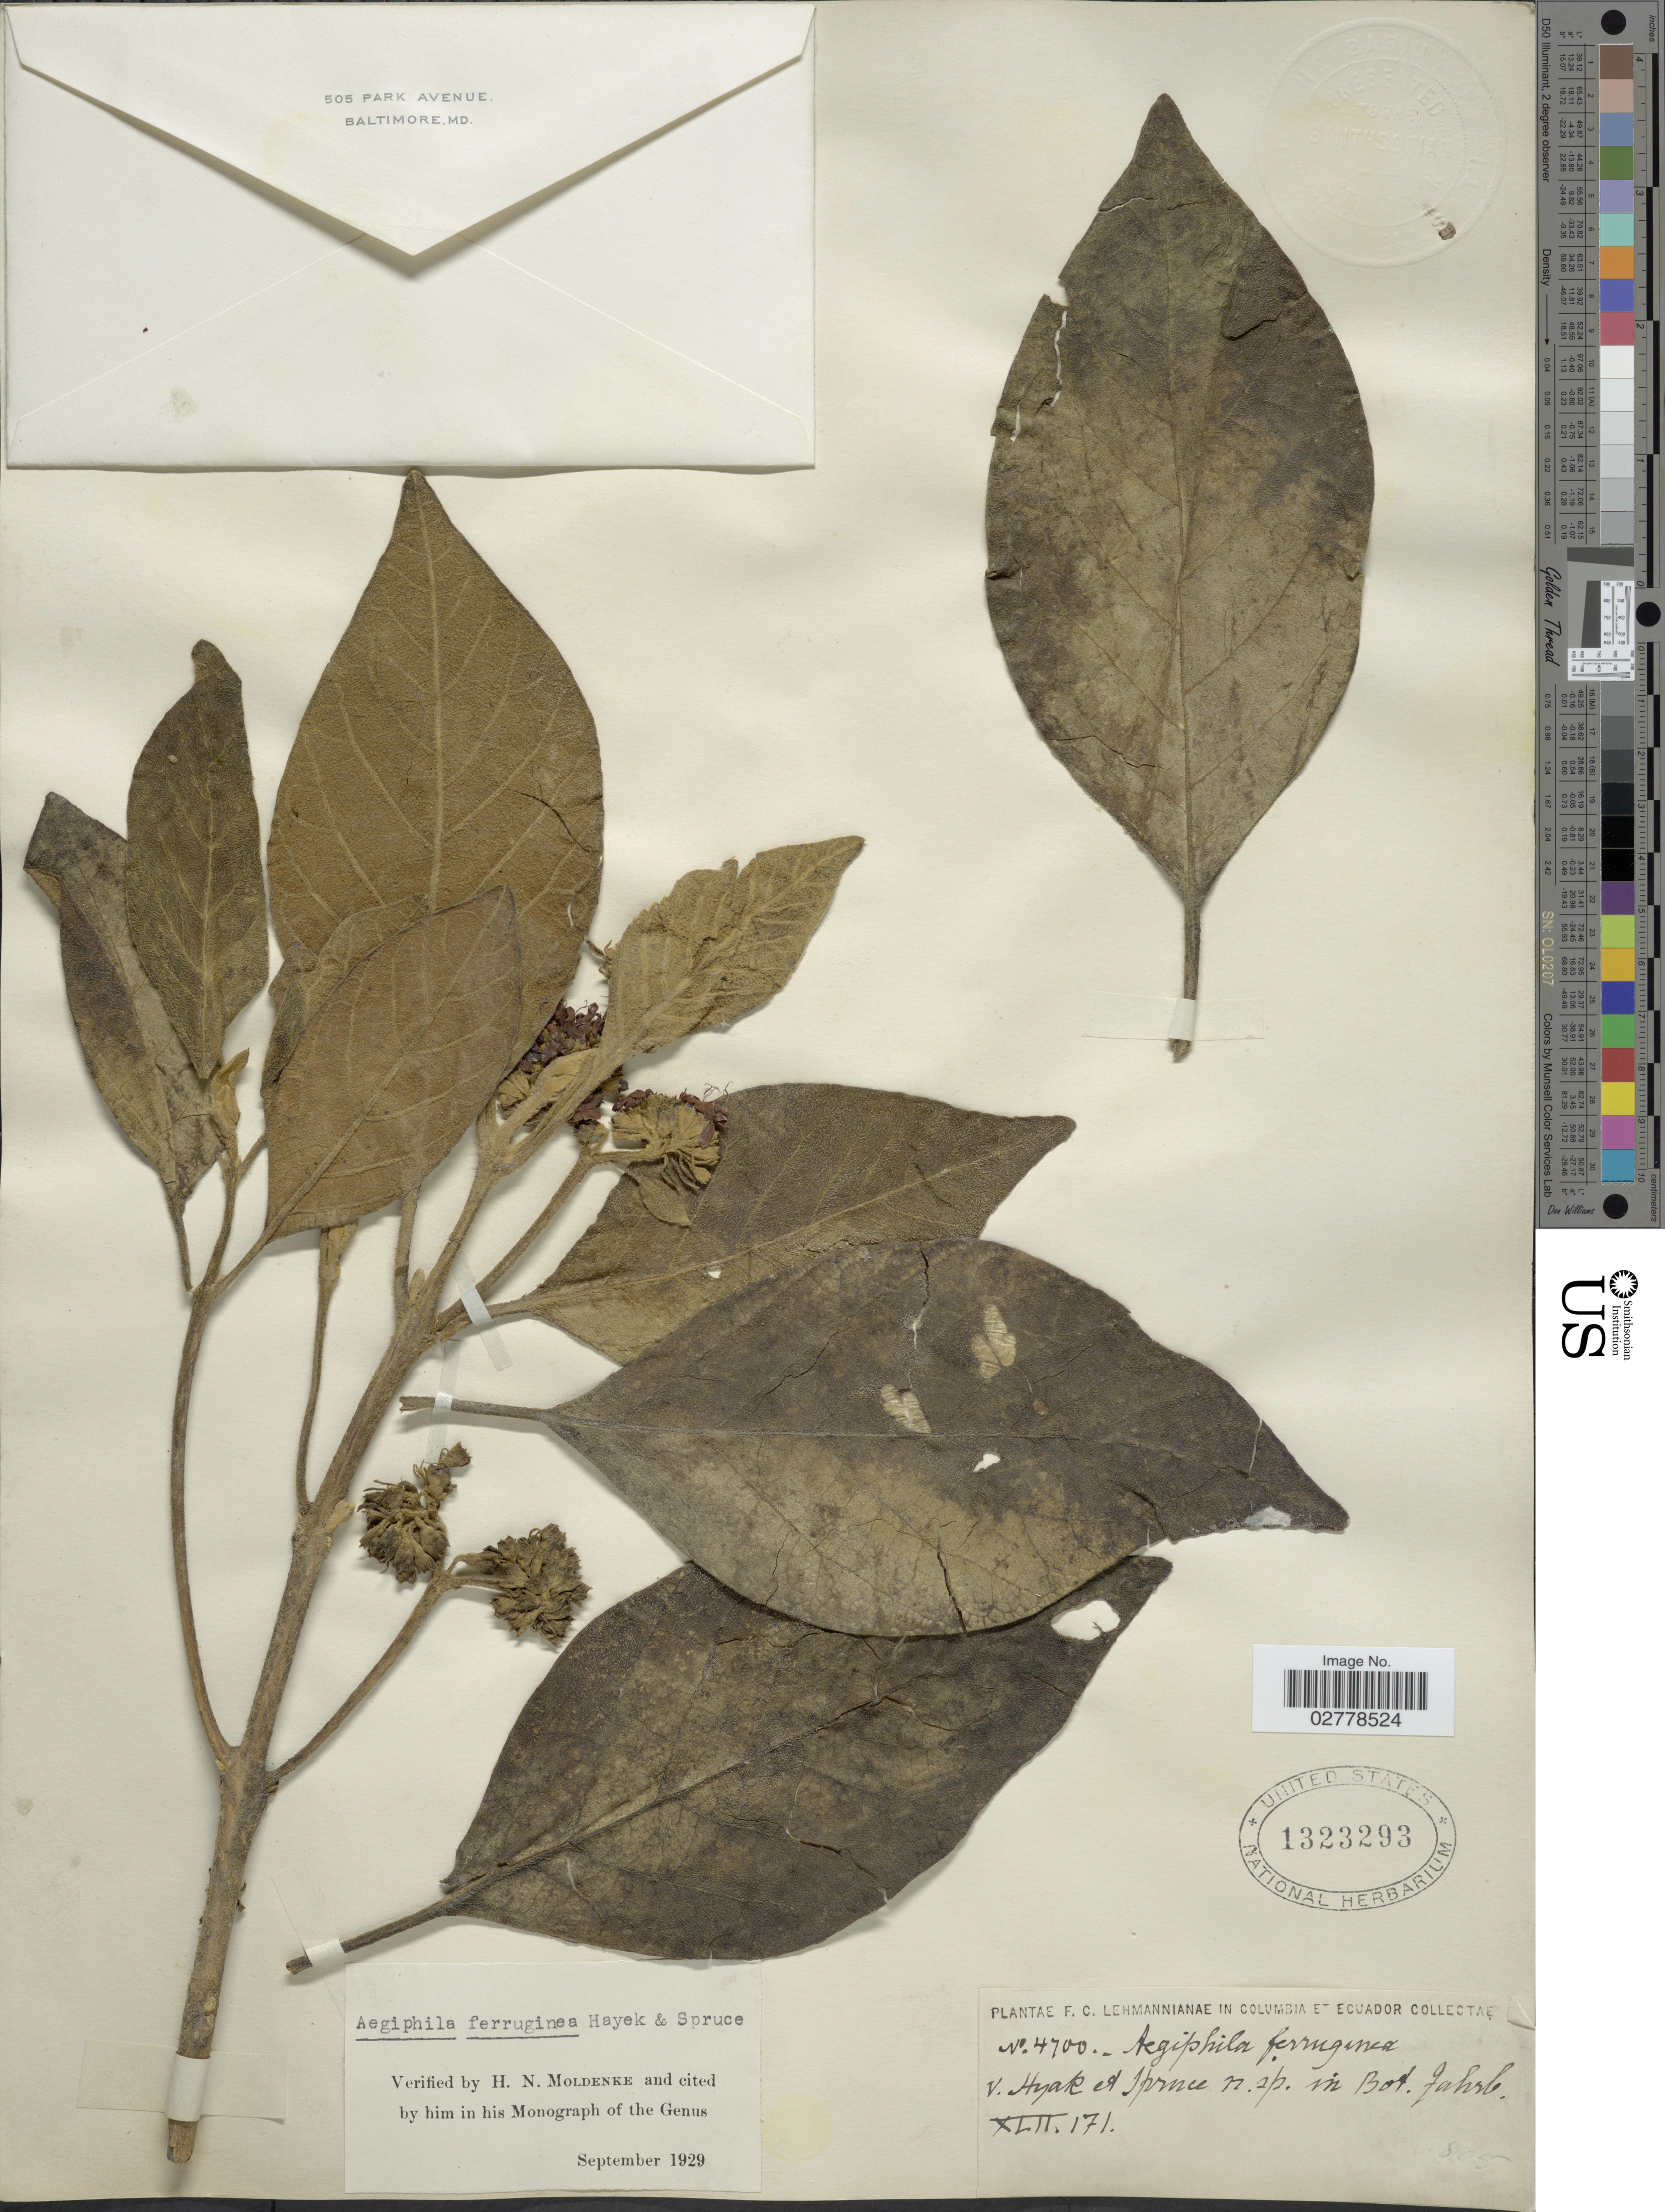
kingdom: Plantae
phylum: Tracheophyta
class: Magnoliopsida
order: Lamiales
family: Lamiaceae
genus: Aegiphila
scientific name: Aegiphila ferruginea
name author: Hayek & Spruce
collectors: F. C. Lehmann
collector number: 4700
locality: Colombia et Ecuador.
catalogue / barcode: US 1323293